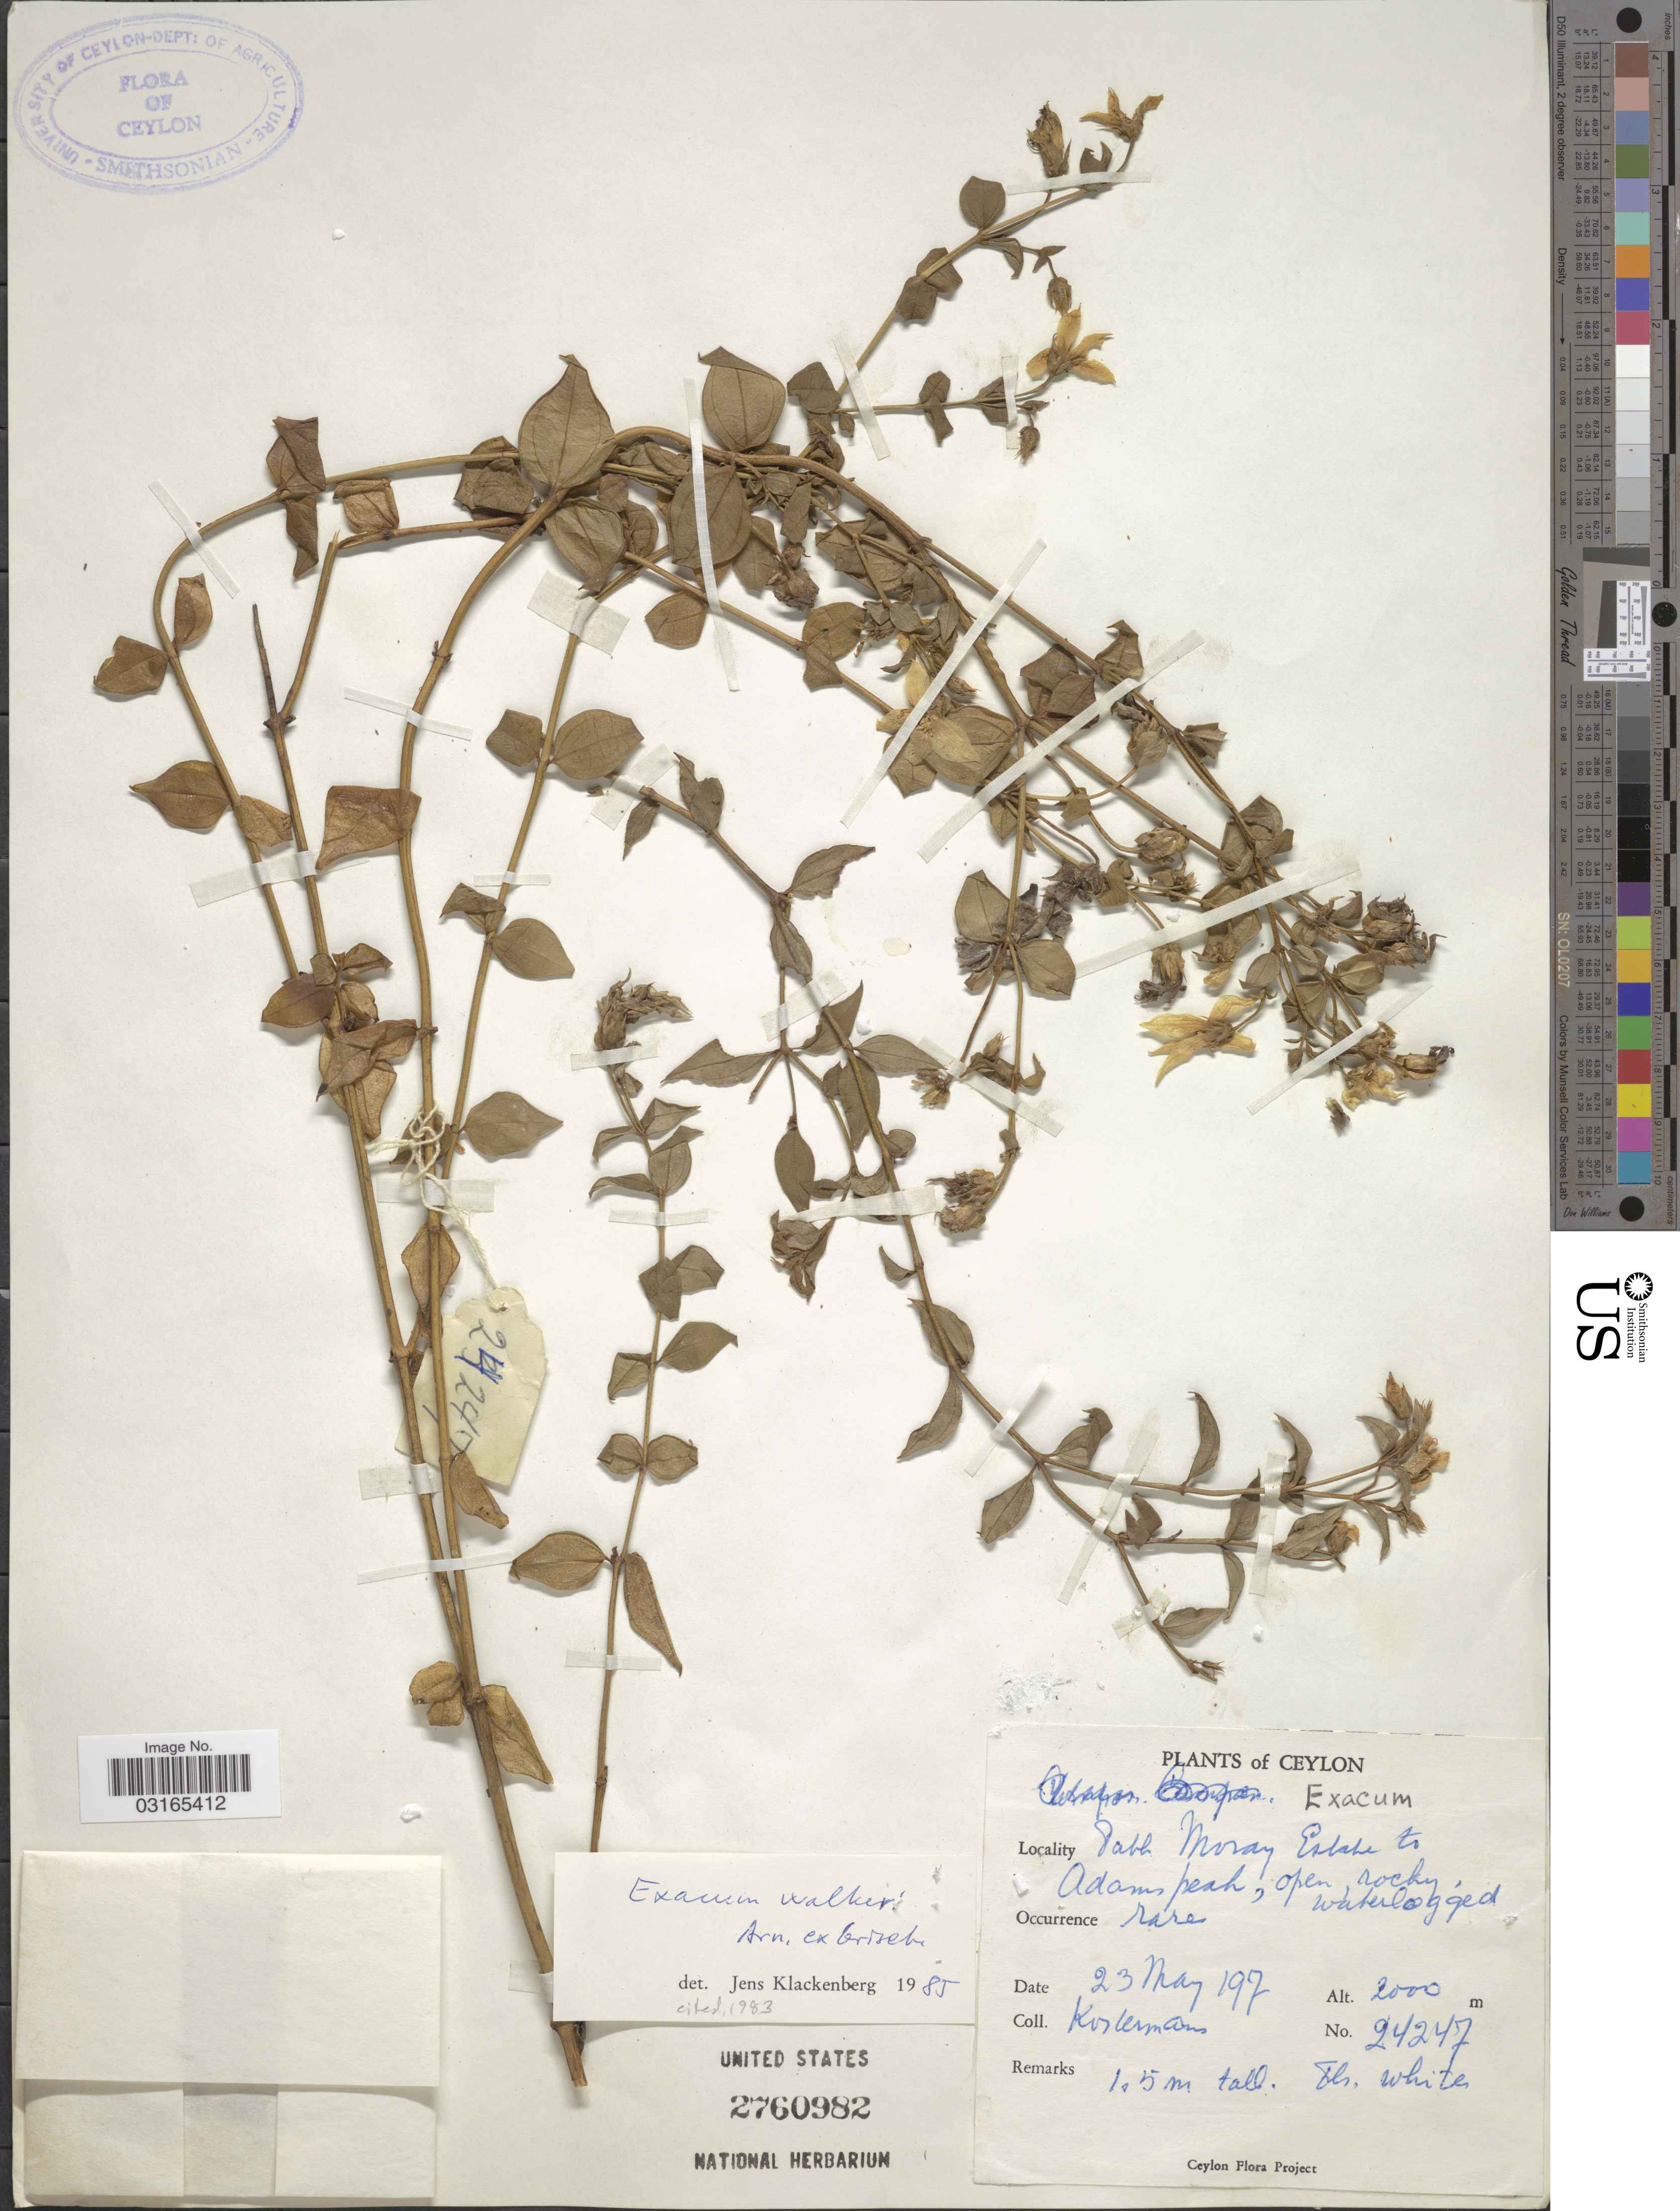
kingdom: Plantae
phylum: Tracheophyta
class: Magnoliopsida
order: Gentianales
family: Gentianaceae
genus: Exacum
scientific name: Exacum walkeri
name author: Arn. ex Griseb.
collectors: Kostermans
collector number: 24247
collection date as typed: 23 May 197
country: Sri Lanka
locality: Ceylon. Path Moray Estate to Adams peak, open, rocky, waterlogged.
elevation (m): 2000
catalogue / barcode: US 2760982